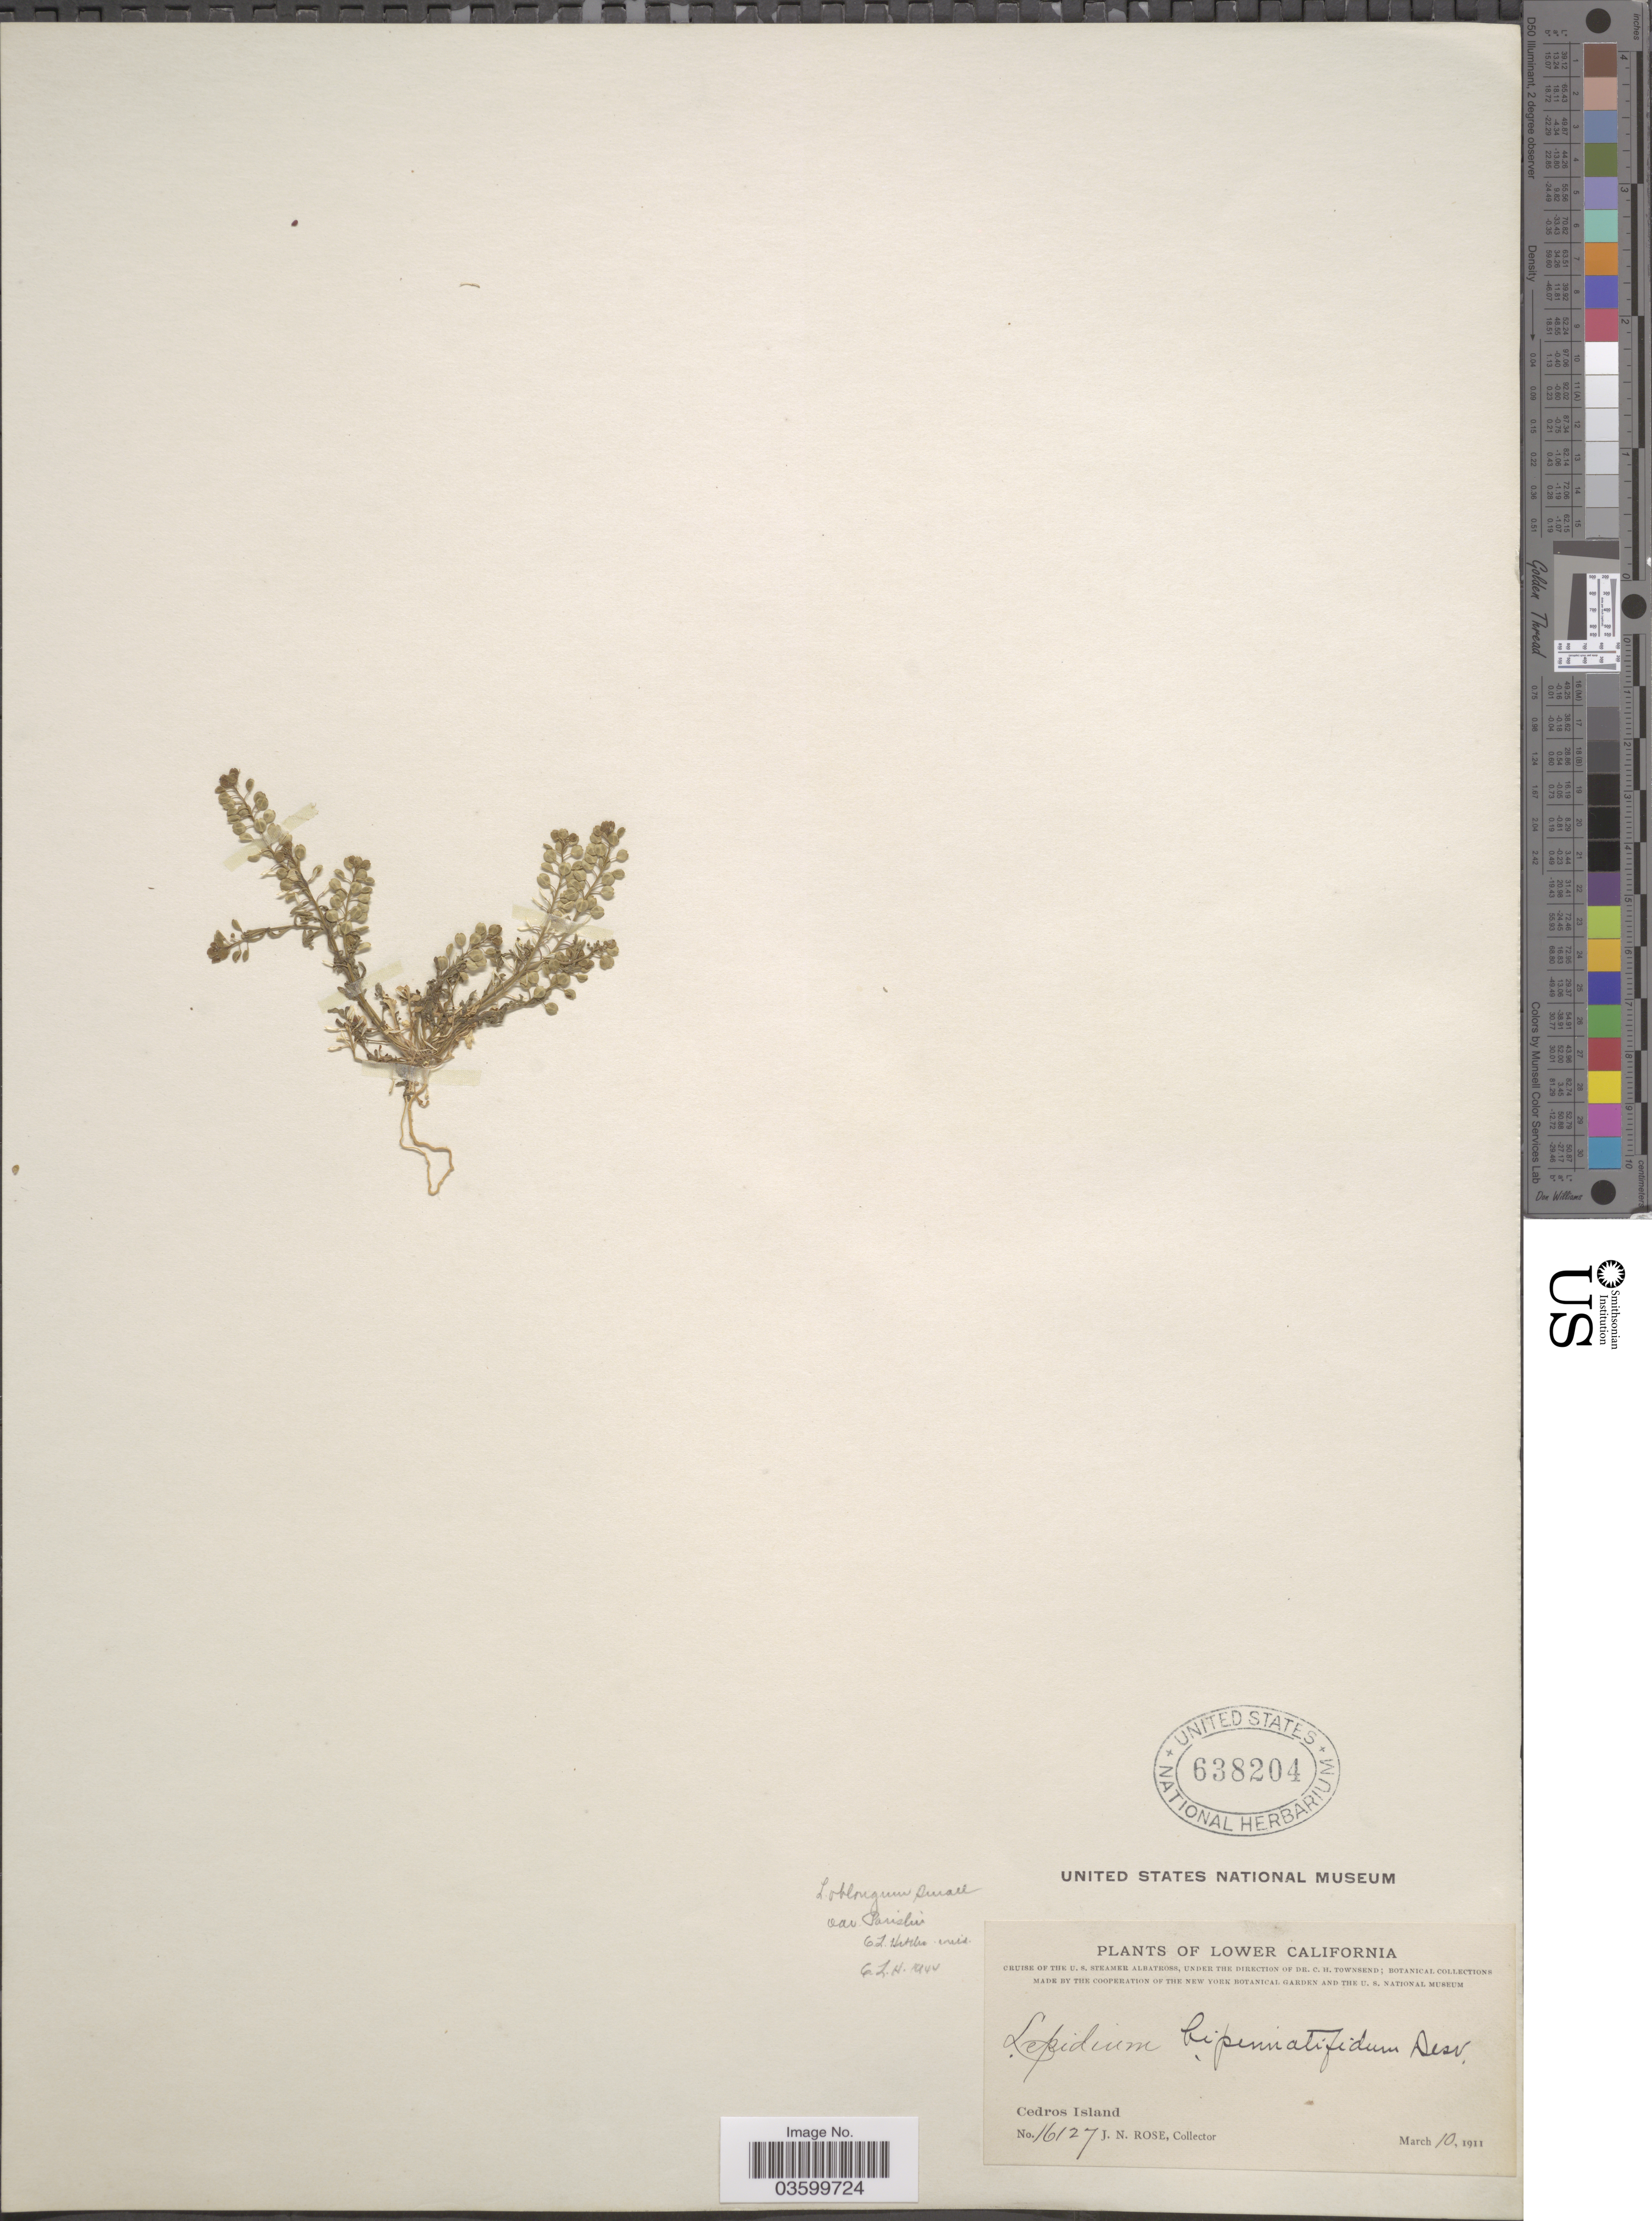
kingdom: Plantae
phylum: Tracheophyta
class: Magnoliopsida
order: Brassicales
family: Brassicaceae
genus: Lepidium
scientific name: Lepidium oblongum var. insulare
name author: C.L. Hitchc.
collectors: J. N. Rose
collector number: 16127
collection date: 1911-03-10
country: Mexico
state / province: Baja California Norte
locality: Lower California. Cedros Island.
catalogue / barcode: US 638204